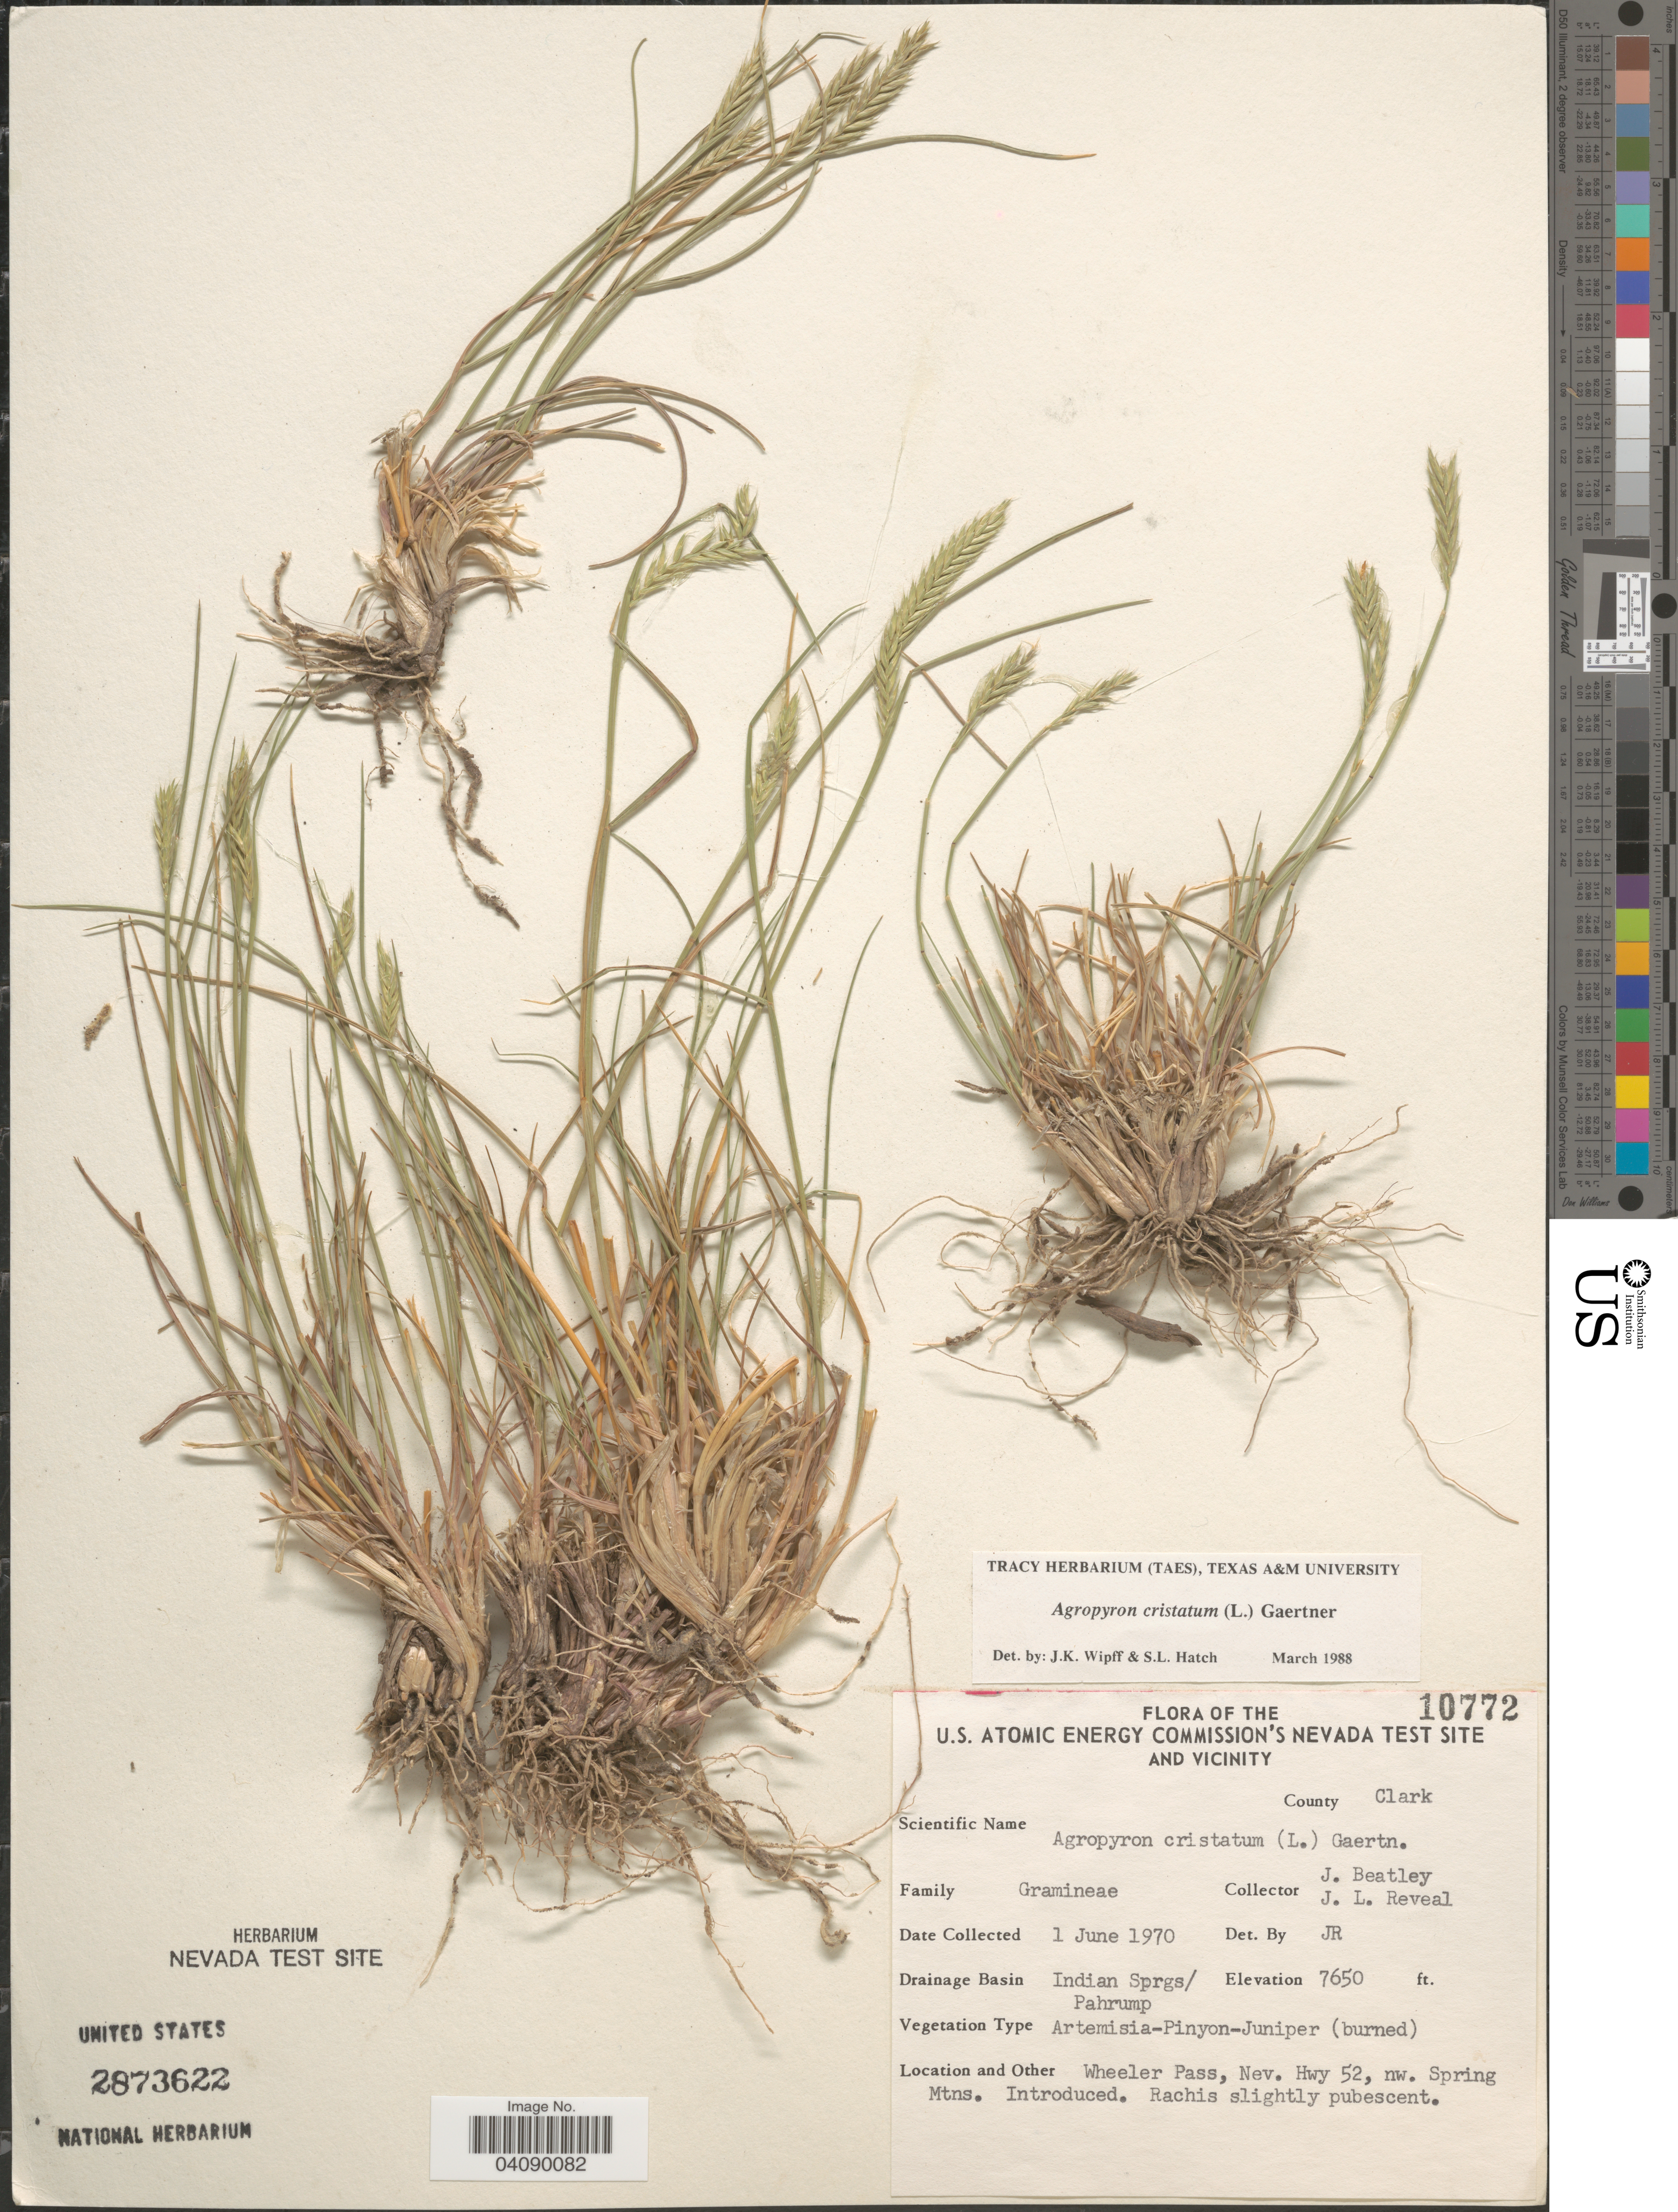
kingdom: Plantae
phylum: Tracheophyta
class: Liliopsida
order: Poales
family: Poaceae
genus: Agropyron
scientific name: Agropyron cristatum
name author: (L.) Gaertn.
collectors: J. C. Beatley & J. L. Reveal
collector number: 10772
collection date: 1970-06-01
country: United States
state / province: Nevada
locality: The U.S. Atomic Energy Commission's Nevada Test Site and Vicinity. County Clark. Drainage Basin Indian Sprgs/Pahrump. Wheeler Pass, Nev. Hwy 52, nw. Spring Mtns. Introduced.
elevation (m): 2332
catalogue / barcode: US 2873622